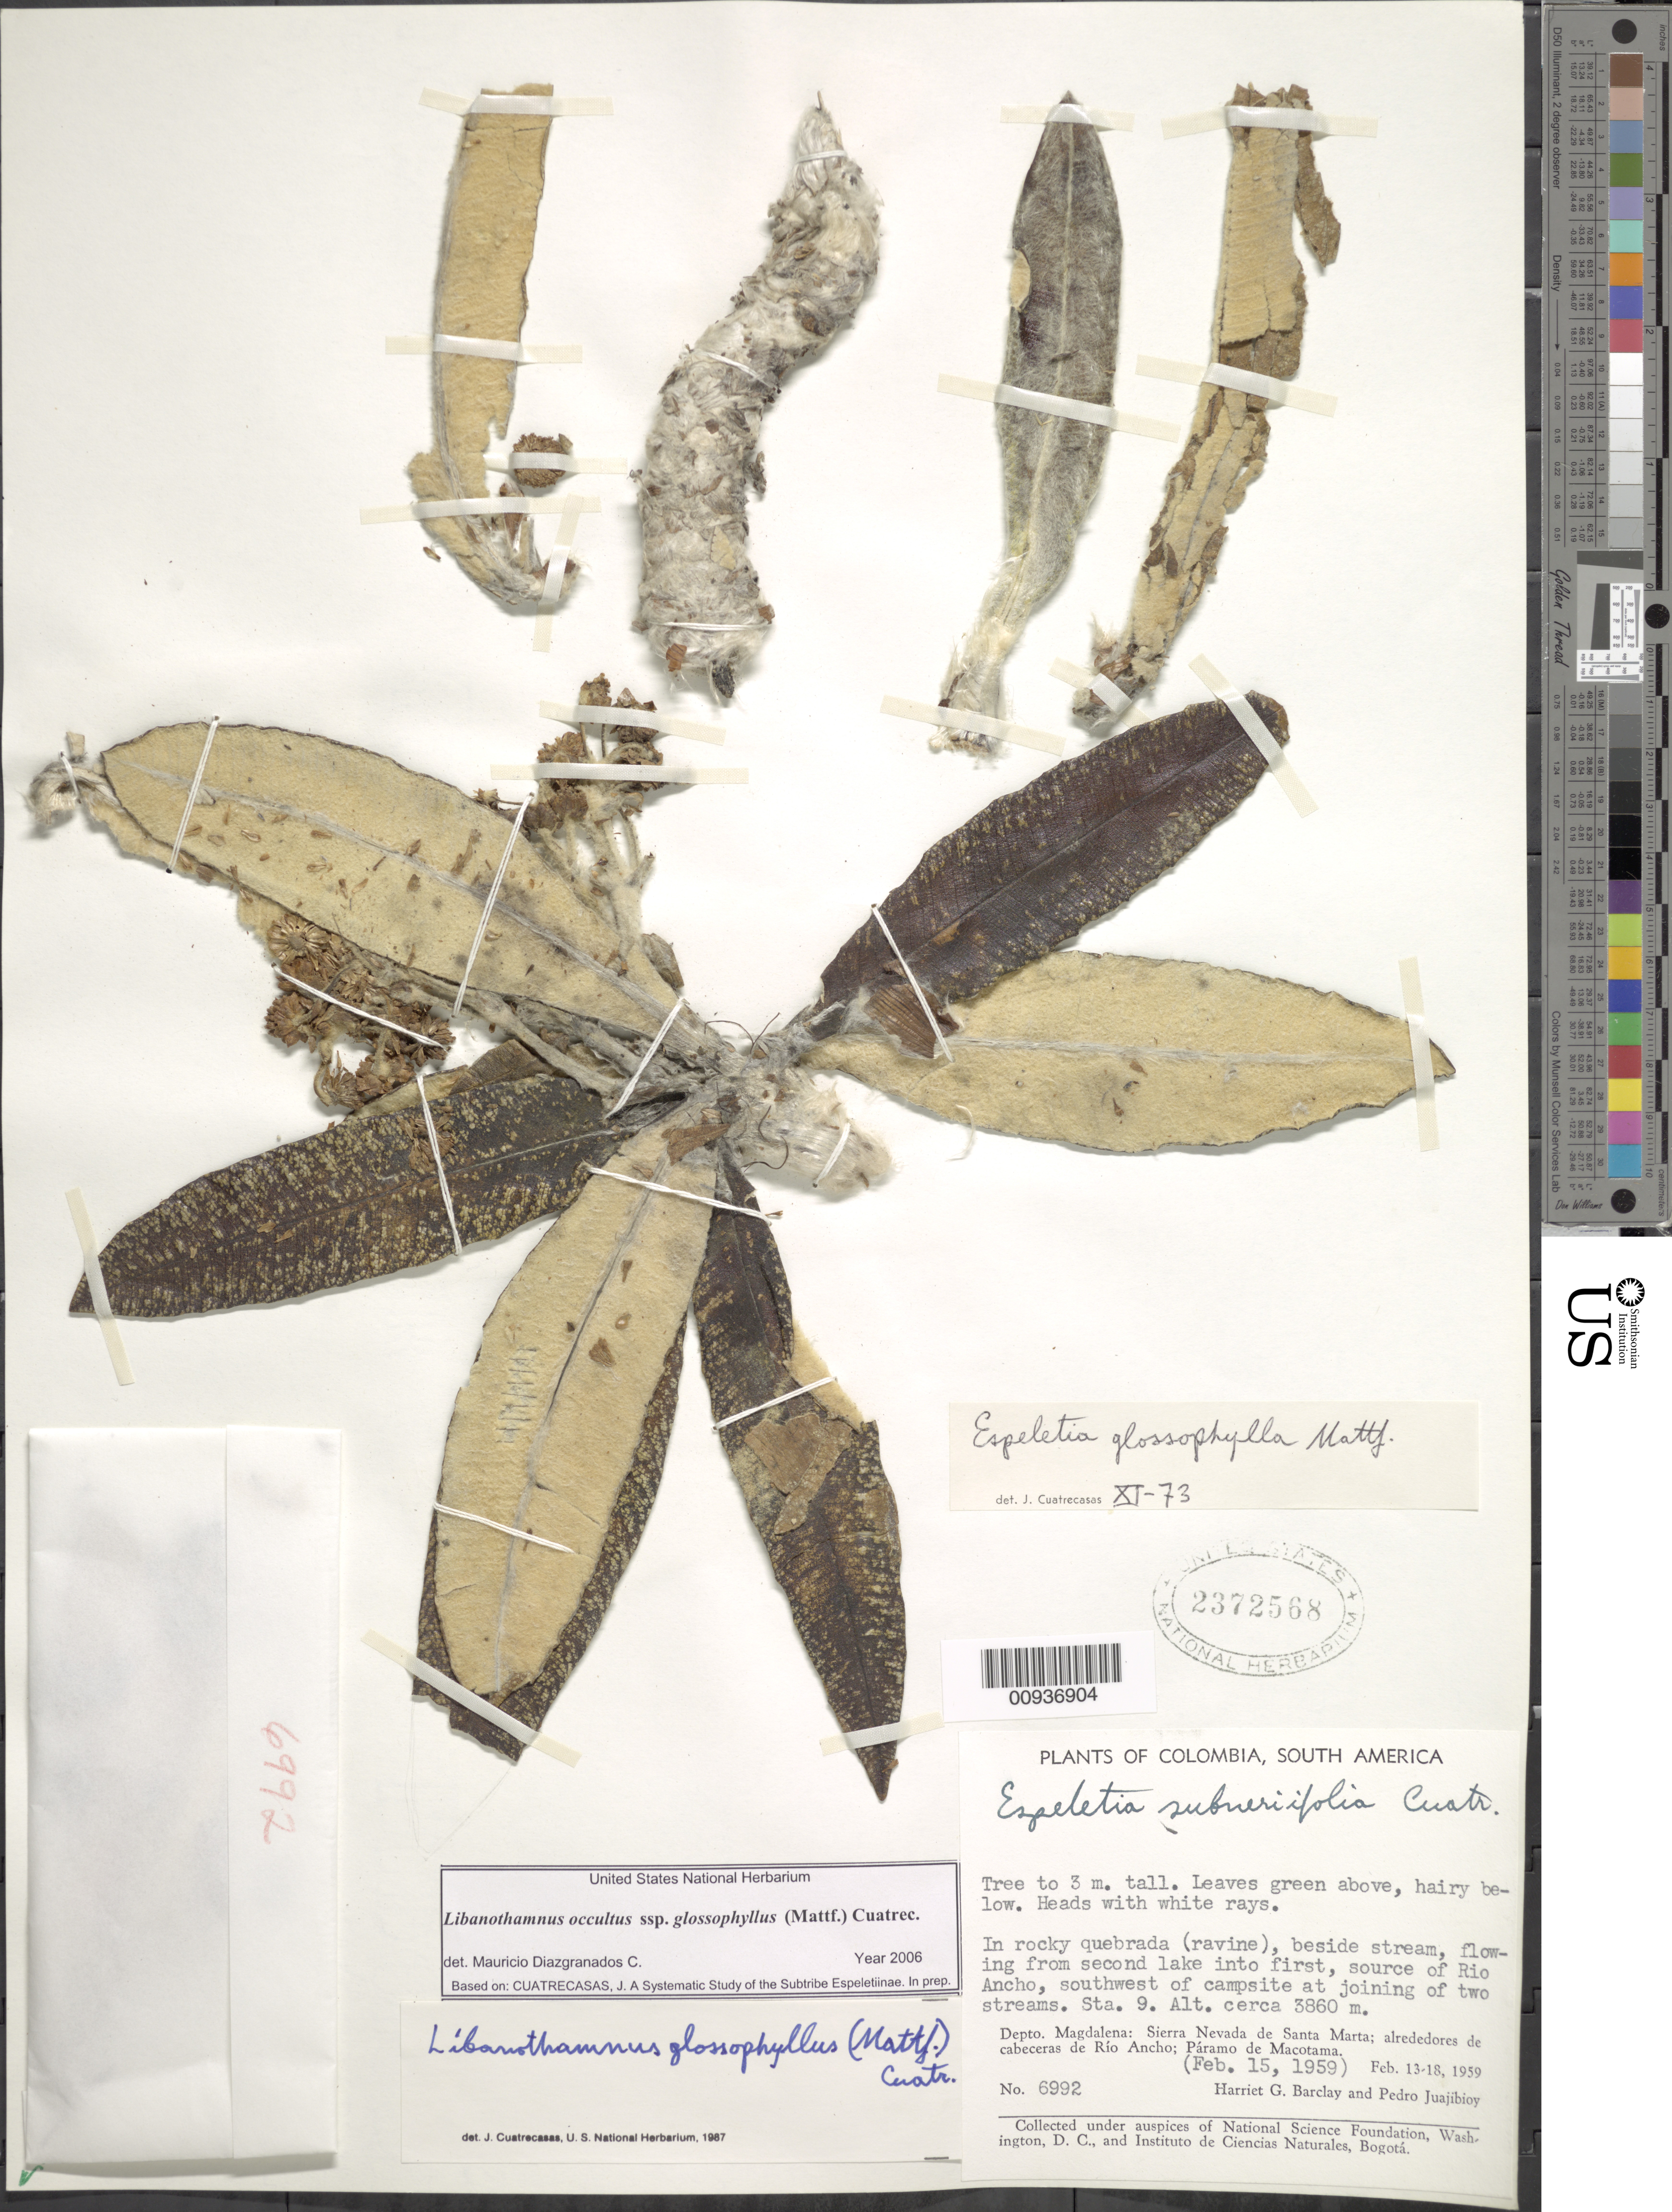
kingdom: Plantae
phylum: Tracheophyta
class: Magnoliopsida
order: Asterales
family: Asteraceae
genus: Libanothamnus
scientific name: Libanothamnus occultus subsp. glossophyllus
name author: (Mattf.) Cuatrec.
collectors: H. G. Barclay & P. Juajibioy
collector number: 6992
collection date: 1959-02-15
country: Colombia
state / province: Magdalena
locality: South America, Sta. 9, Sierra Nevada de Santa Marta, alrededores de cabeceras de Rio Ancho, Paramo de Macotama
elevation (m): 3860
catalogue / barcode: US 2372568